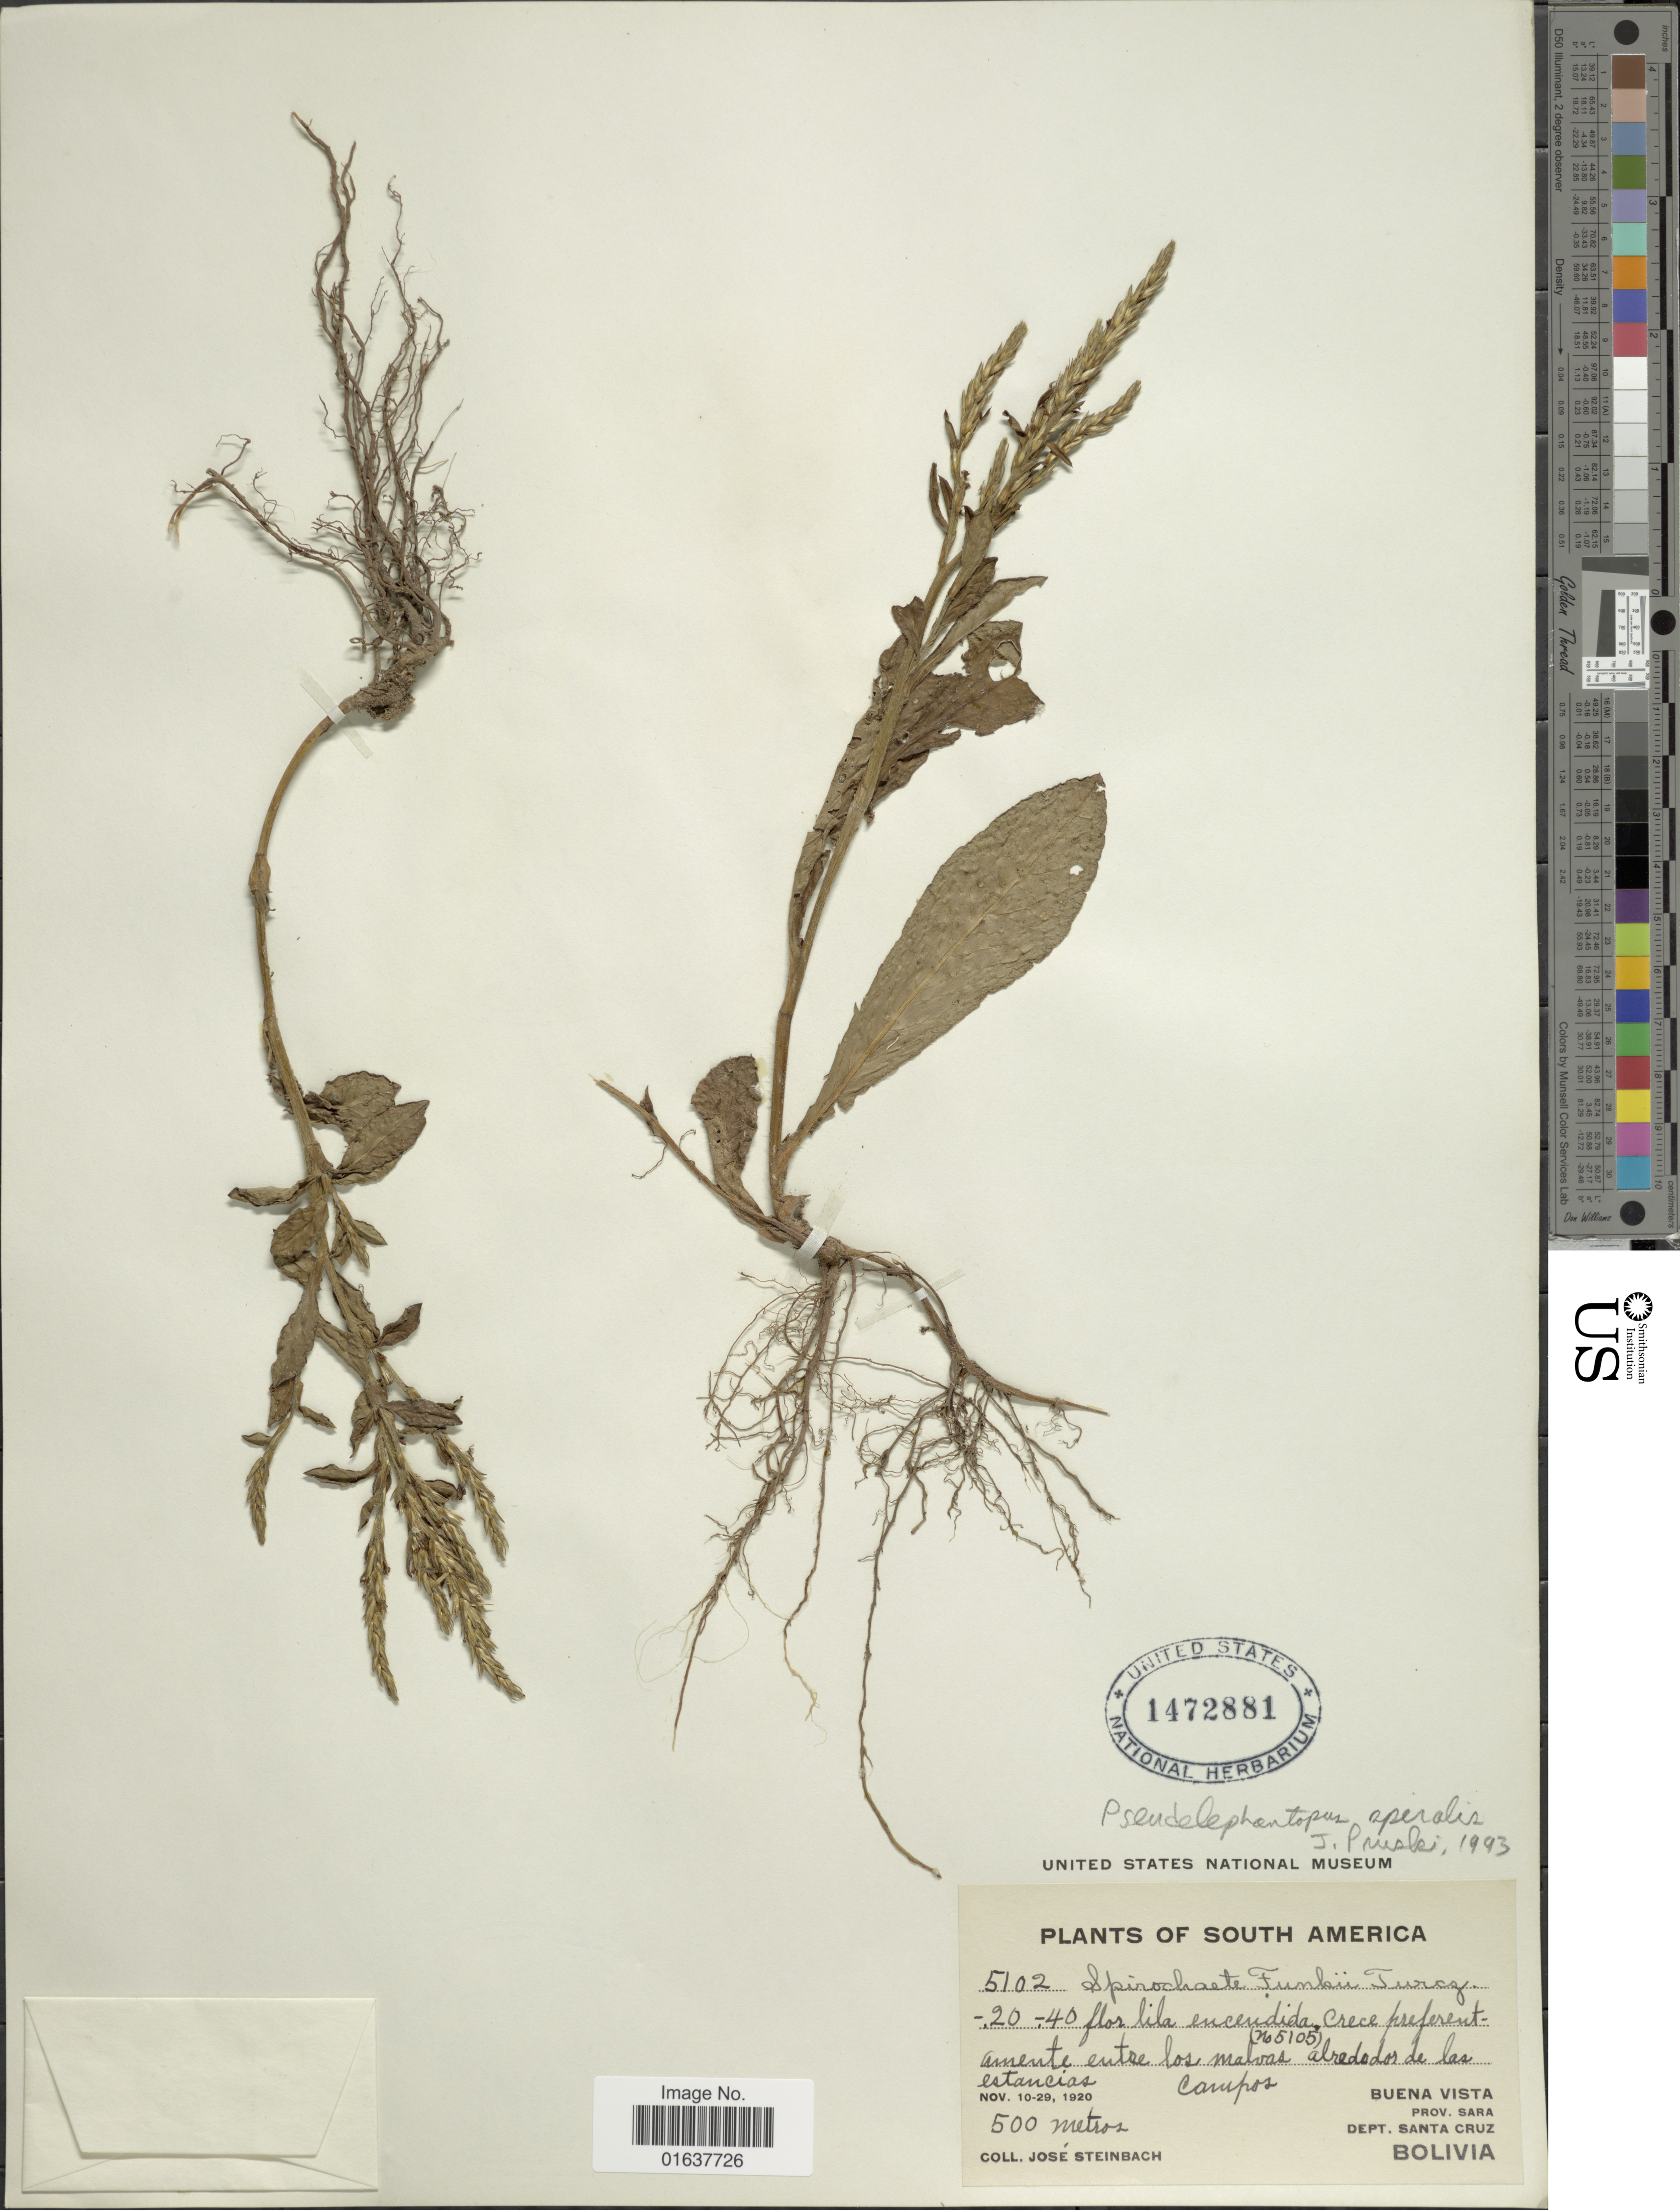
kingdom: Plantae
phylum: Tracheophyta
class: Magnoliopsida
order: Asterales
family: Asteraceae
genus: Pseudelephantopus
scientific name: Pseudelephantopus spiralis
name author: (Less.) Cronquist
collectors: J. Steinbach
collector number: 5102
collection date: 1920-11-10/1920-11-29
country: Bolivia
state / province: Santa Cruz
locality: Entre los malvas alrededores de las estancias Campos, Buena Vista. Prov. Sara. Dept. Santa Cruz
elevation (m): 500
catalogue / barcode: US 1472881